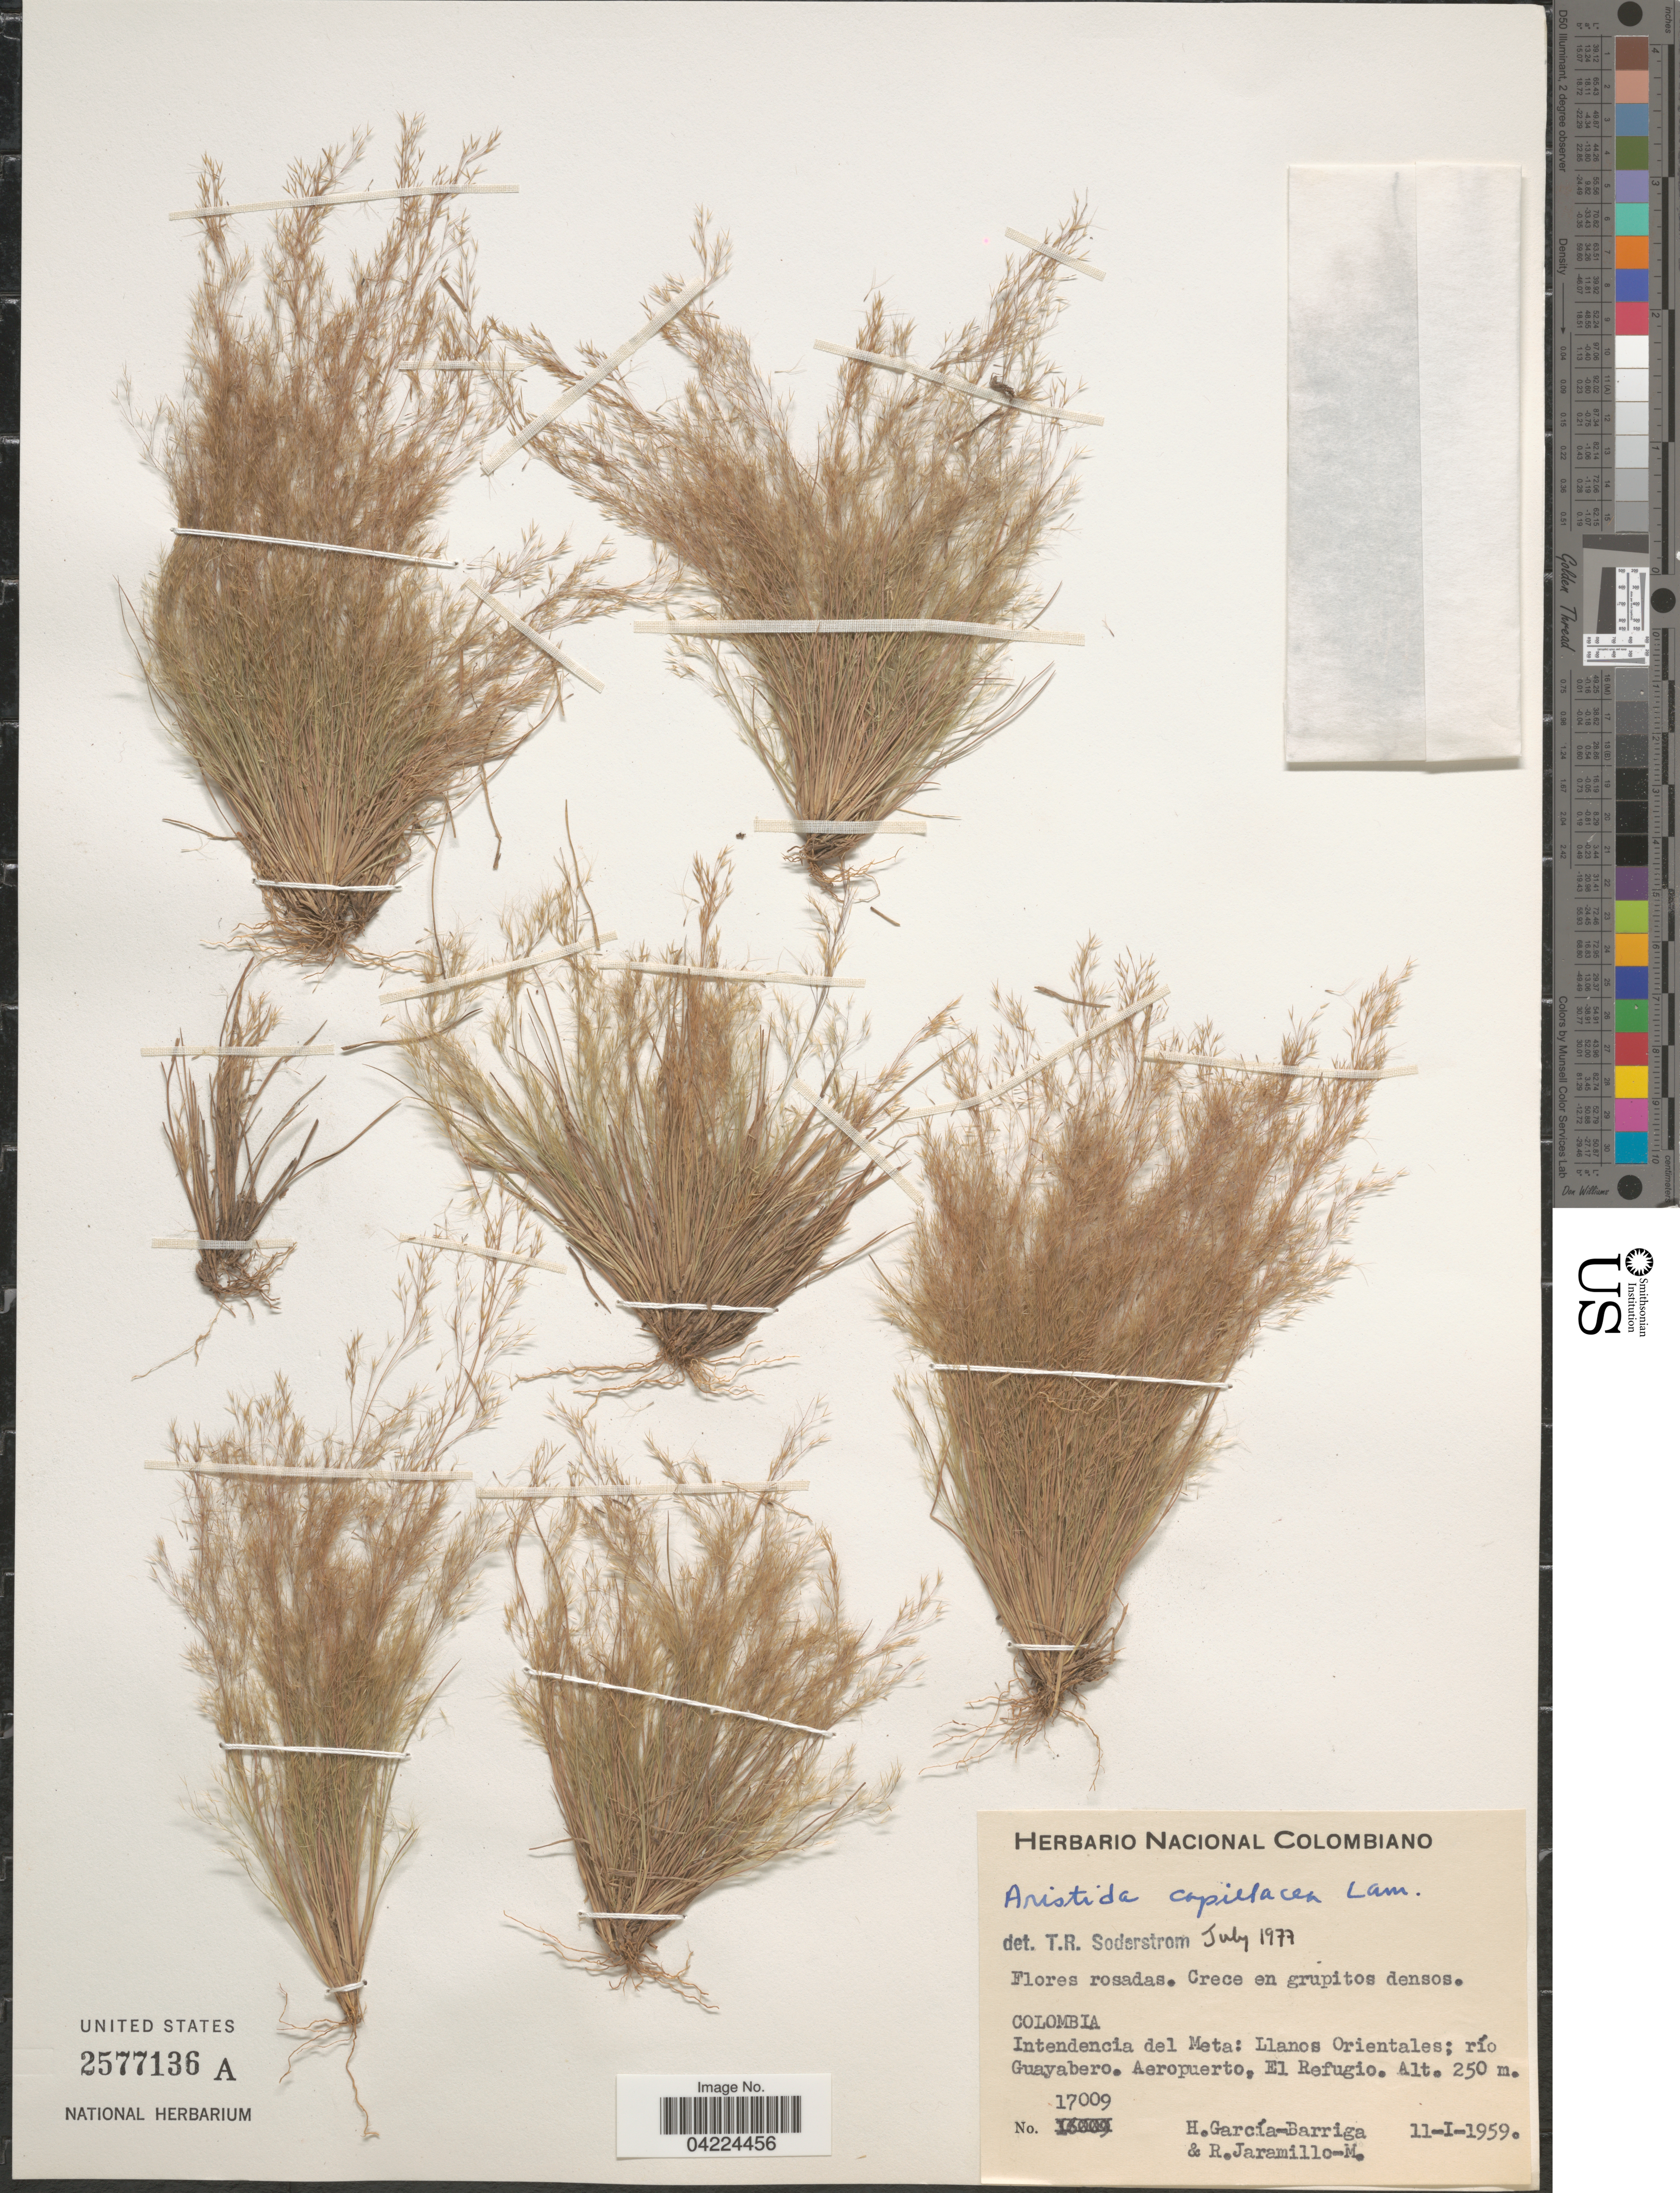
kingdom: Plantae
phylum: Tracheophyta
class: Liliopsida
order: Poales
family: Poaceae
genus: Aristida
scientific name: Aristida capillacea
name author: Lam.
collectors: H. García Barriga & R. Jaramillo M.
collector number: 17009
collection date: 1959-01-11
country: Colombia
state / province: Meta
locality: Intendencia del Meta: Llanos Orientales; río Guayabero. Aeropuerto, El Refugio.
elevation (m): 250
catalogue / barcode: US 2577136A